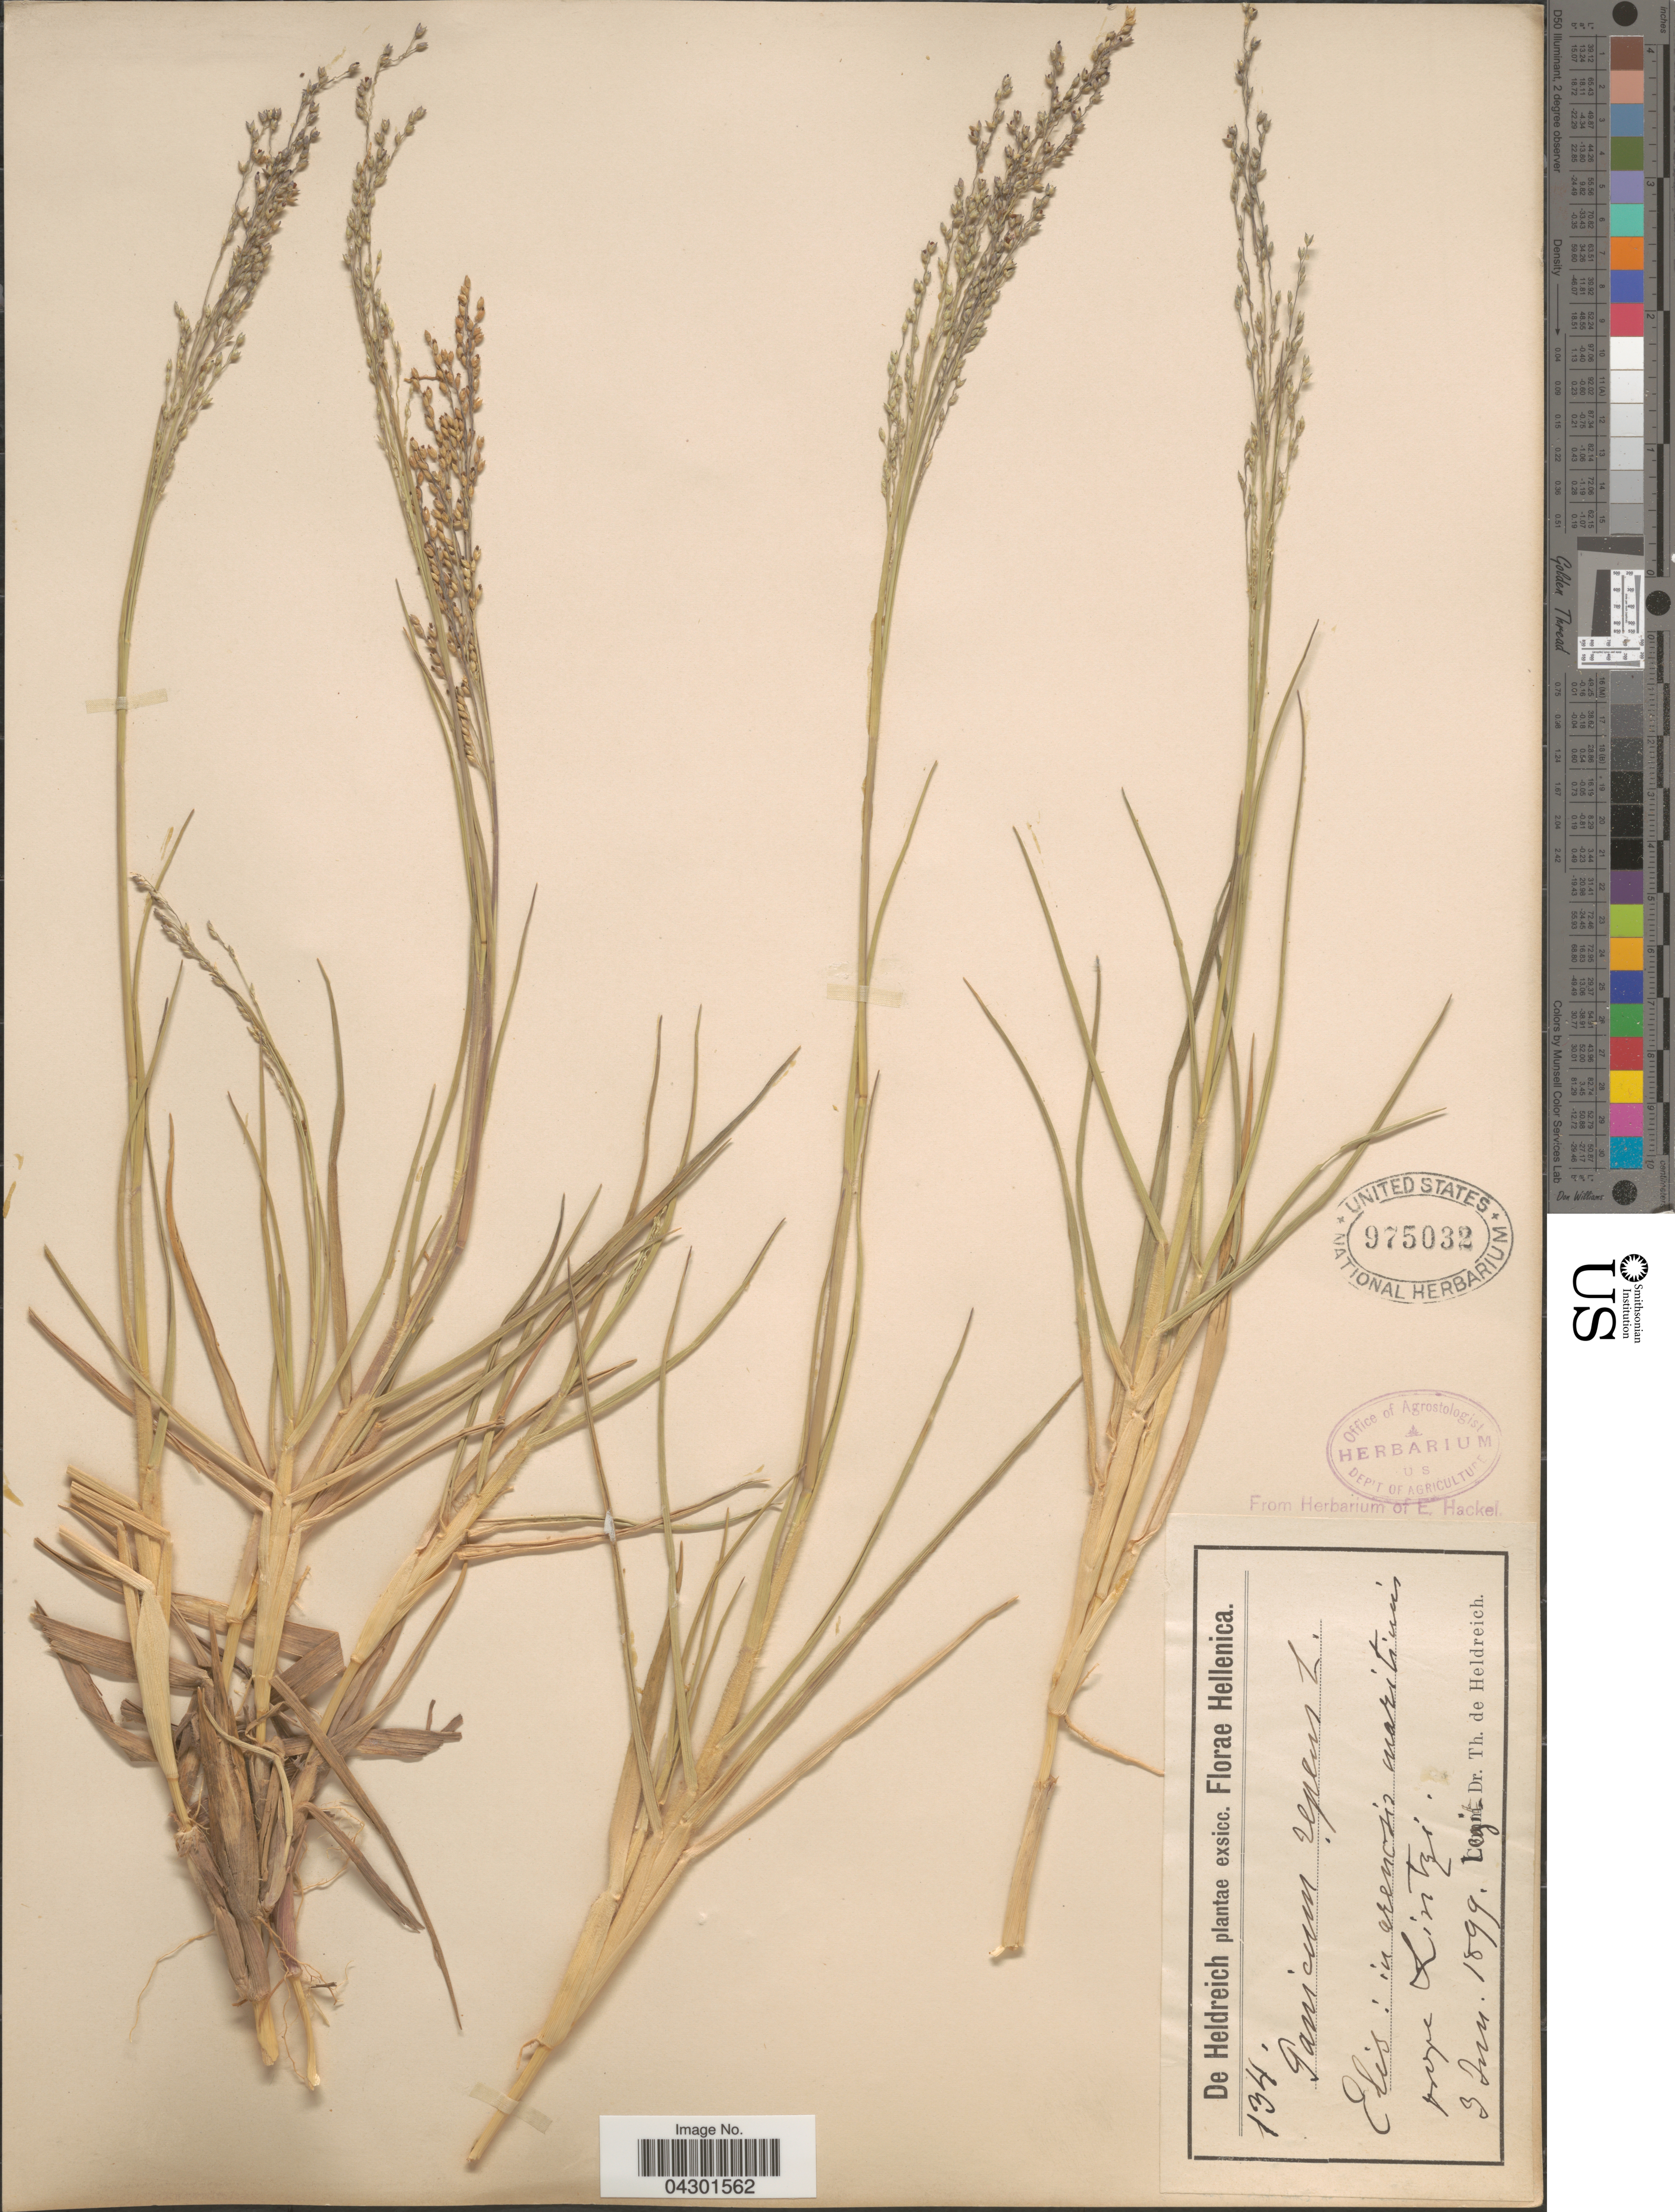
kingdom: Plantae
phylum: Tracheophyta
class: Liliopsida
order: Poales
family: Poaceae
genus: Panicum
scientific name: Panicum repens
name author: L.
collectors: T. De Heldreich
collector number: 134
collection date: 1899-06-03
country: Greece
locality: Hellenica. Elis: in arenosis maritimis prope Lintzi.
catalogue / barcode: US 975032